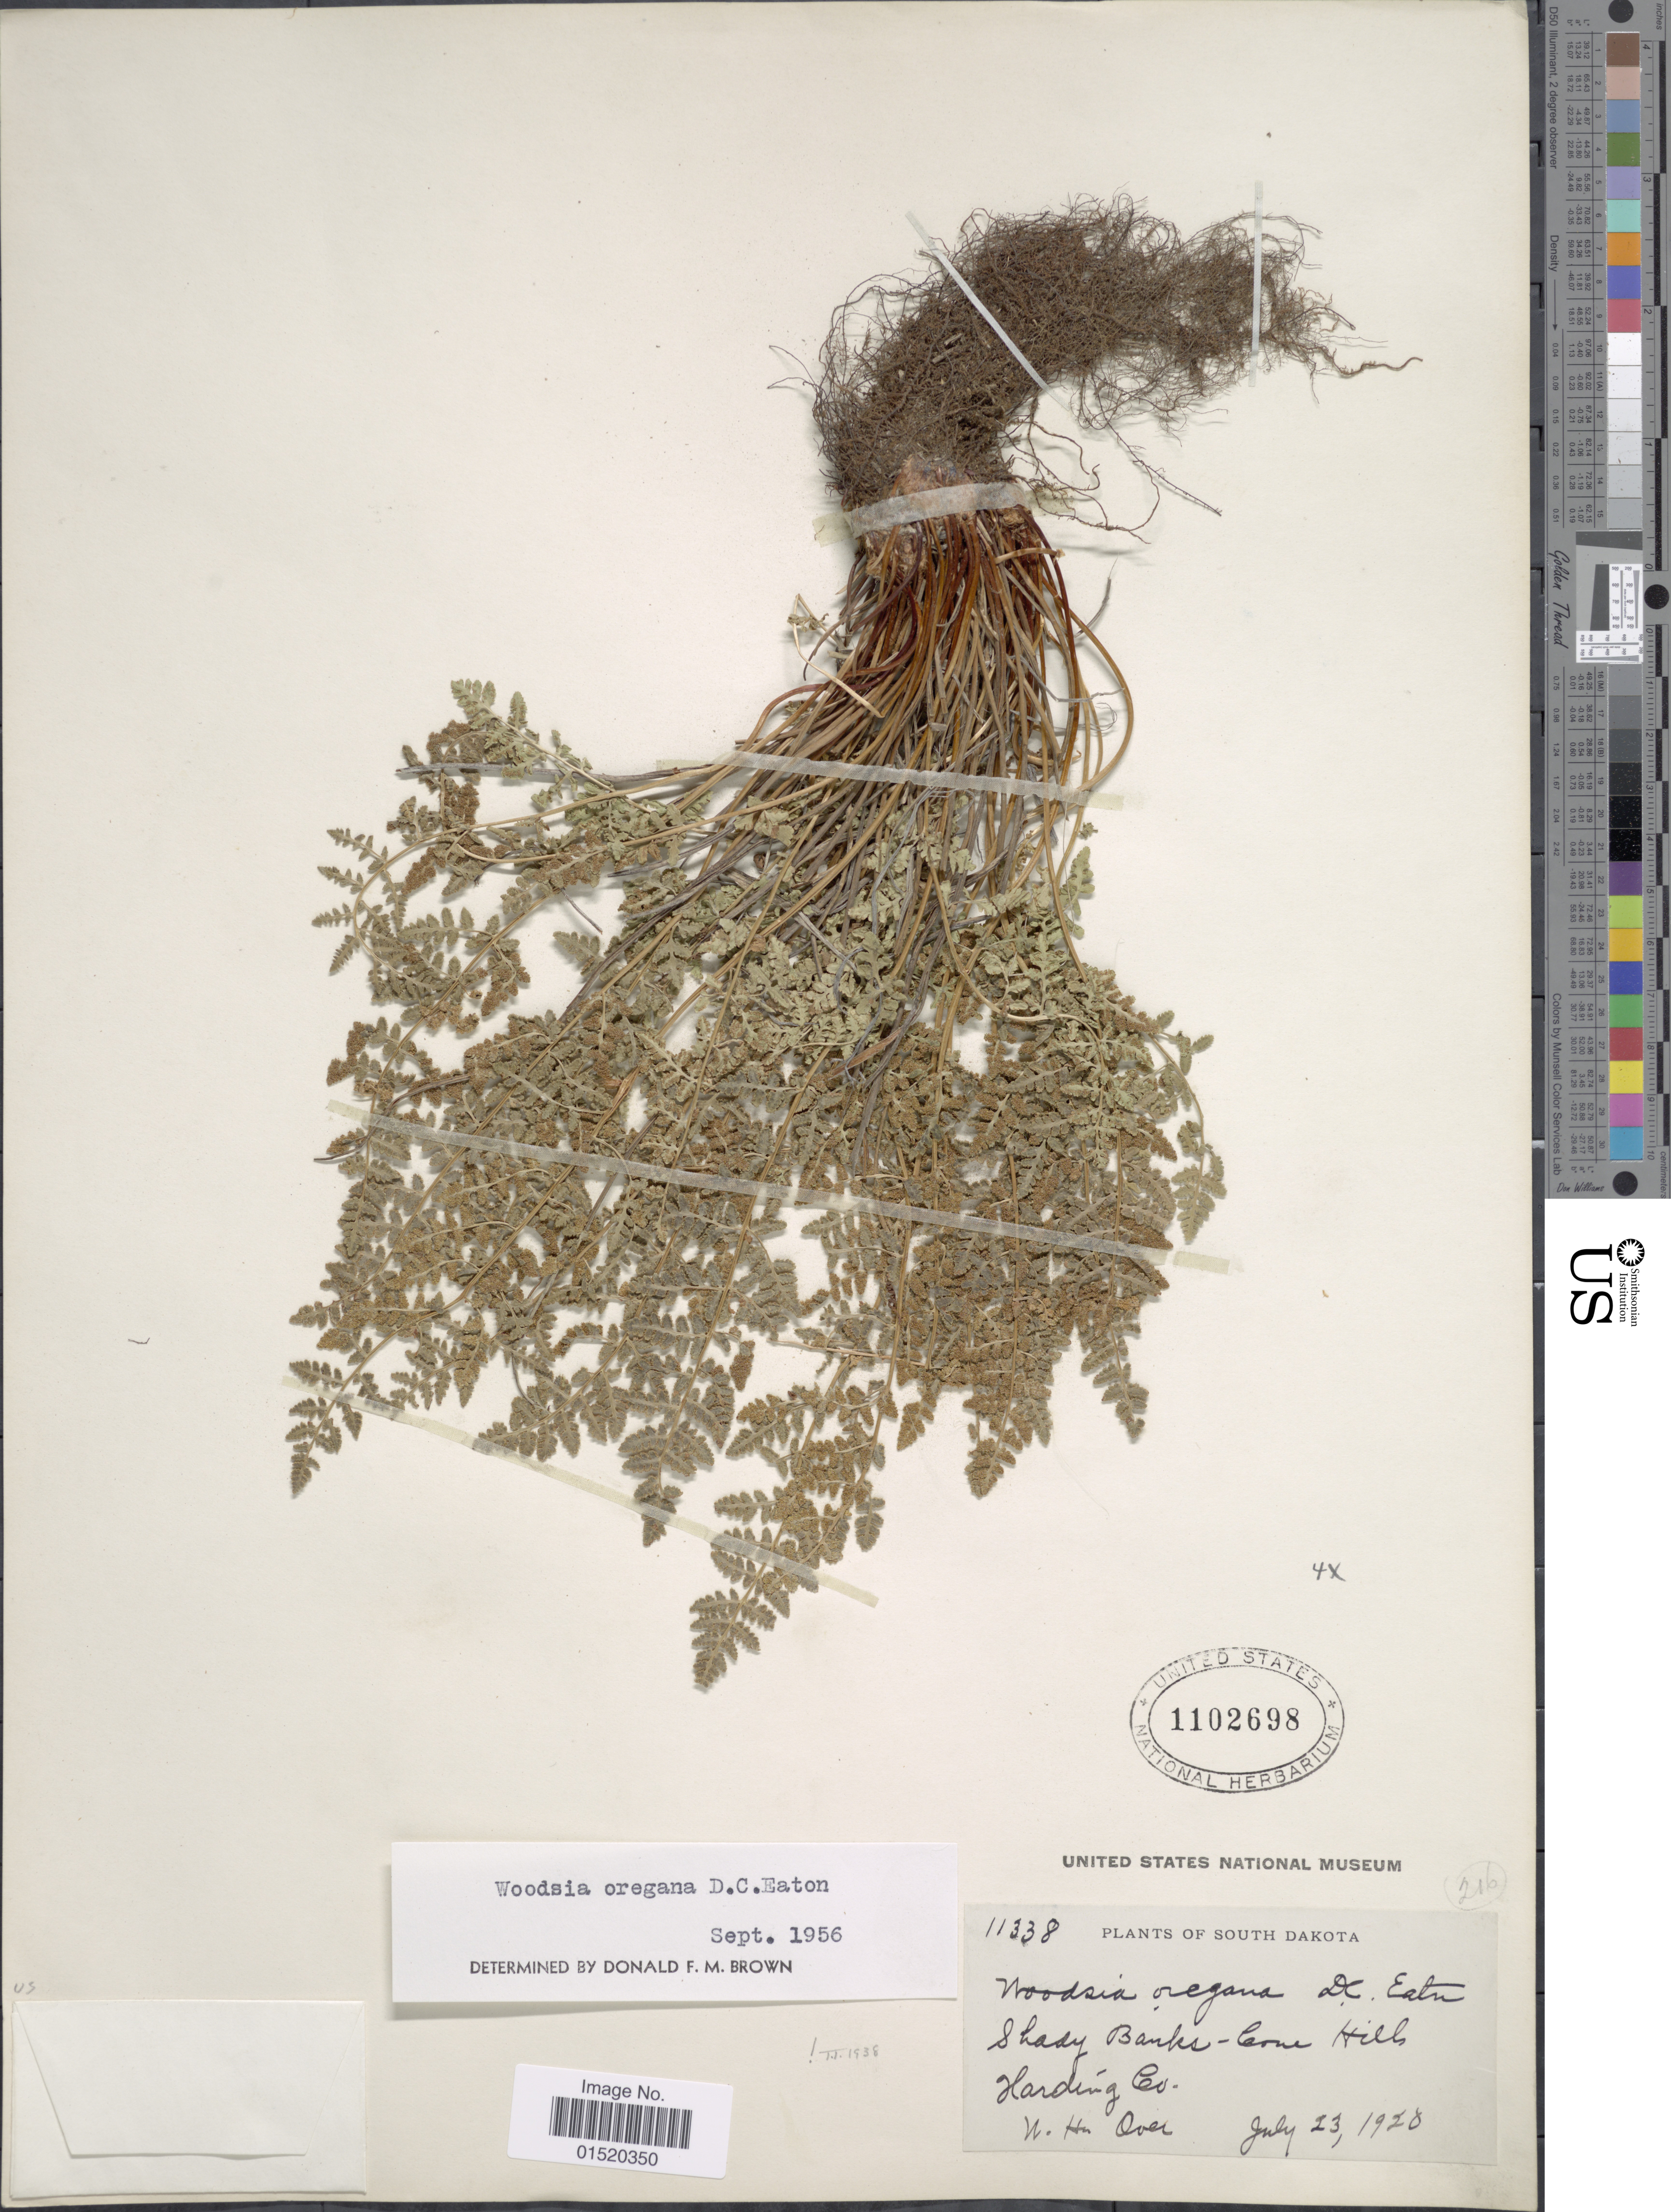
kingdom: Plantae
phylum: Tracheophyta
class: Polypodiopsida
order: Polypodiales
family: Woodsiaceae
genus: Woodsia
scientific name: Woodsia oregana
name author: D.C. Eaton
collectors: W. Over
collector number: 11338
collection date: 1928-07-23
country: United States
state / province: South Dakota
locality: Shady banks - Corne Hills Harding Ceo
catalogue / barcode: US 1102698